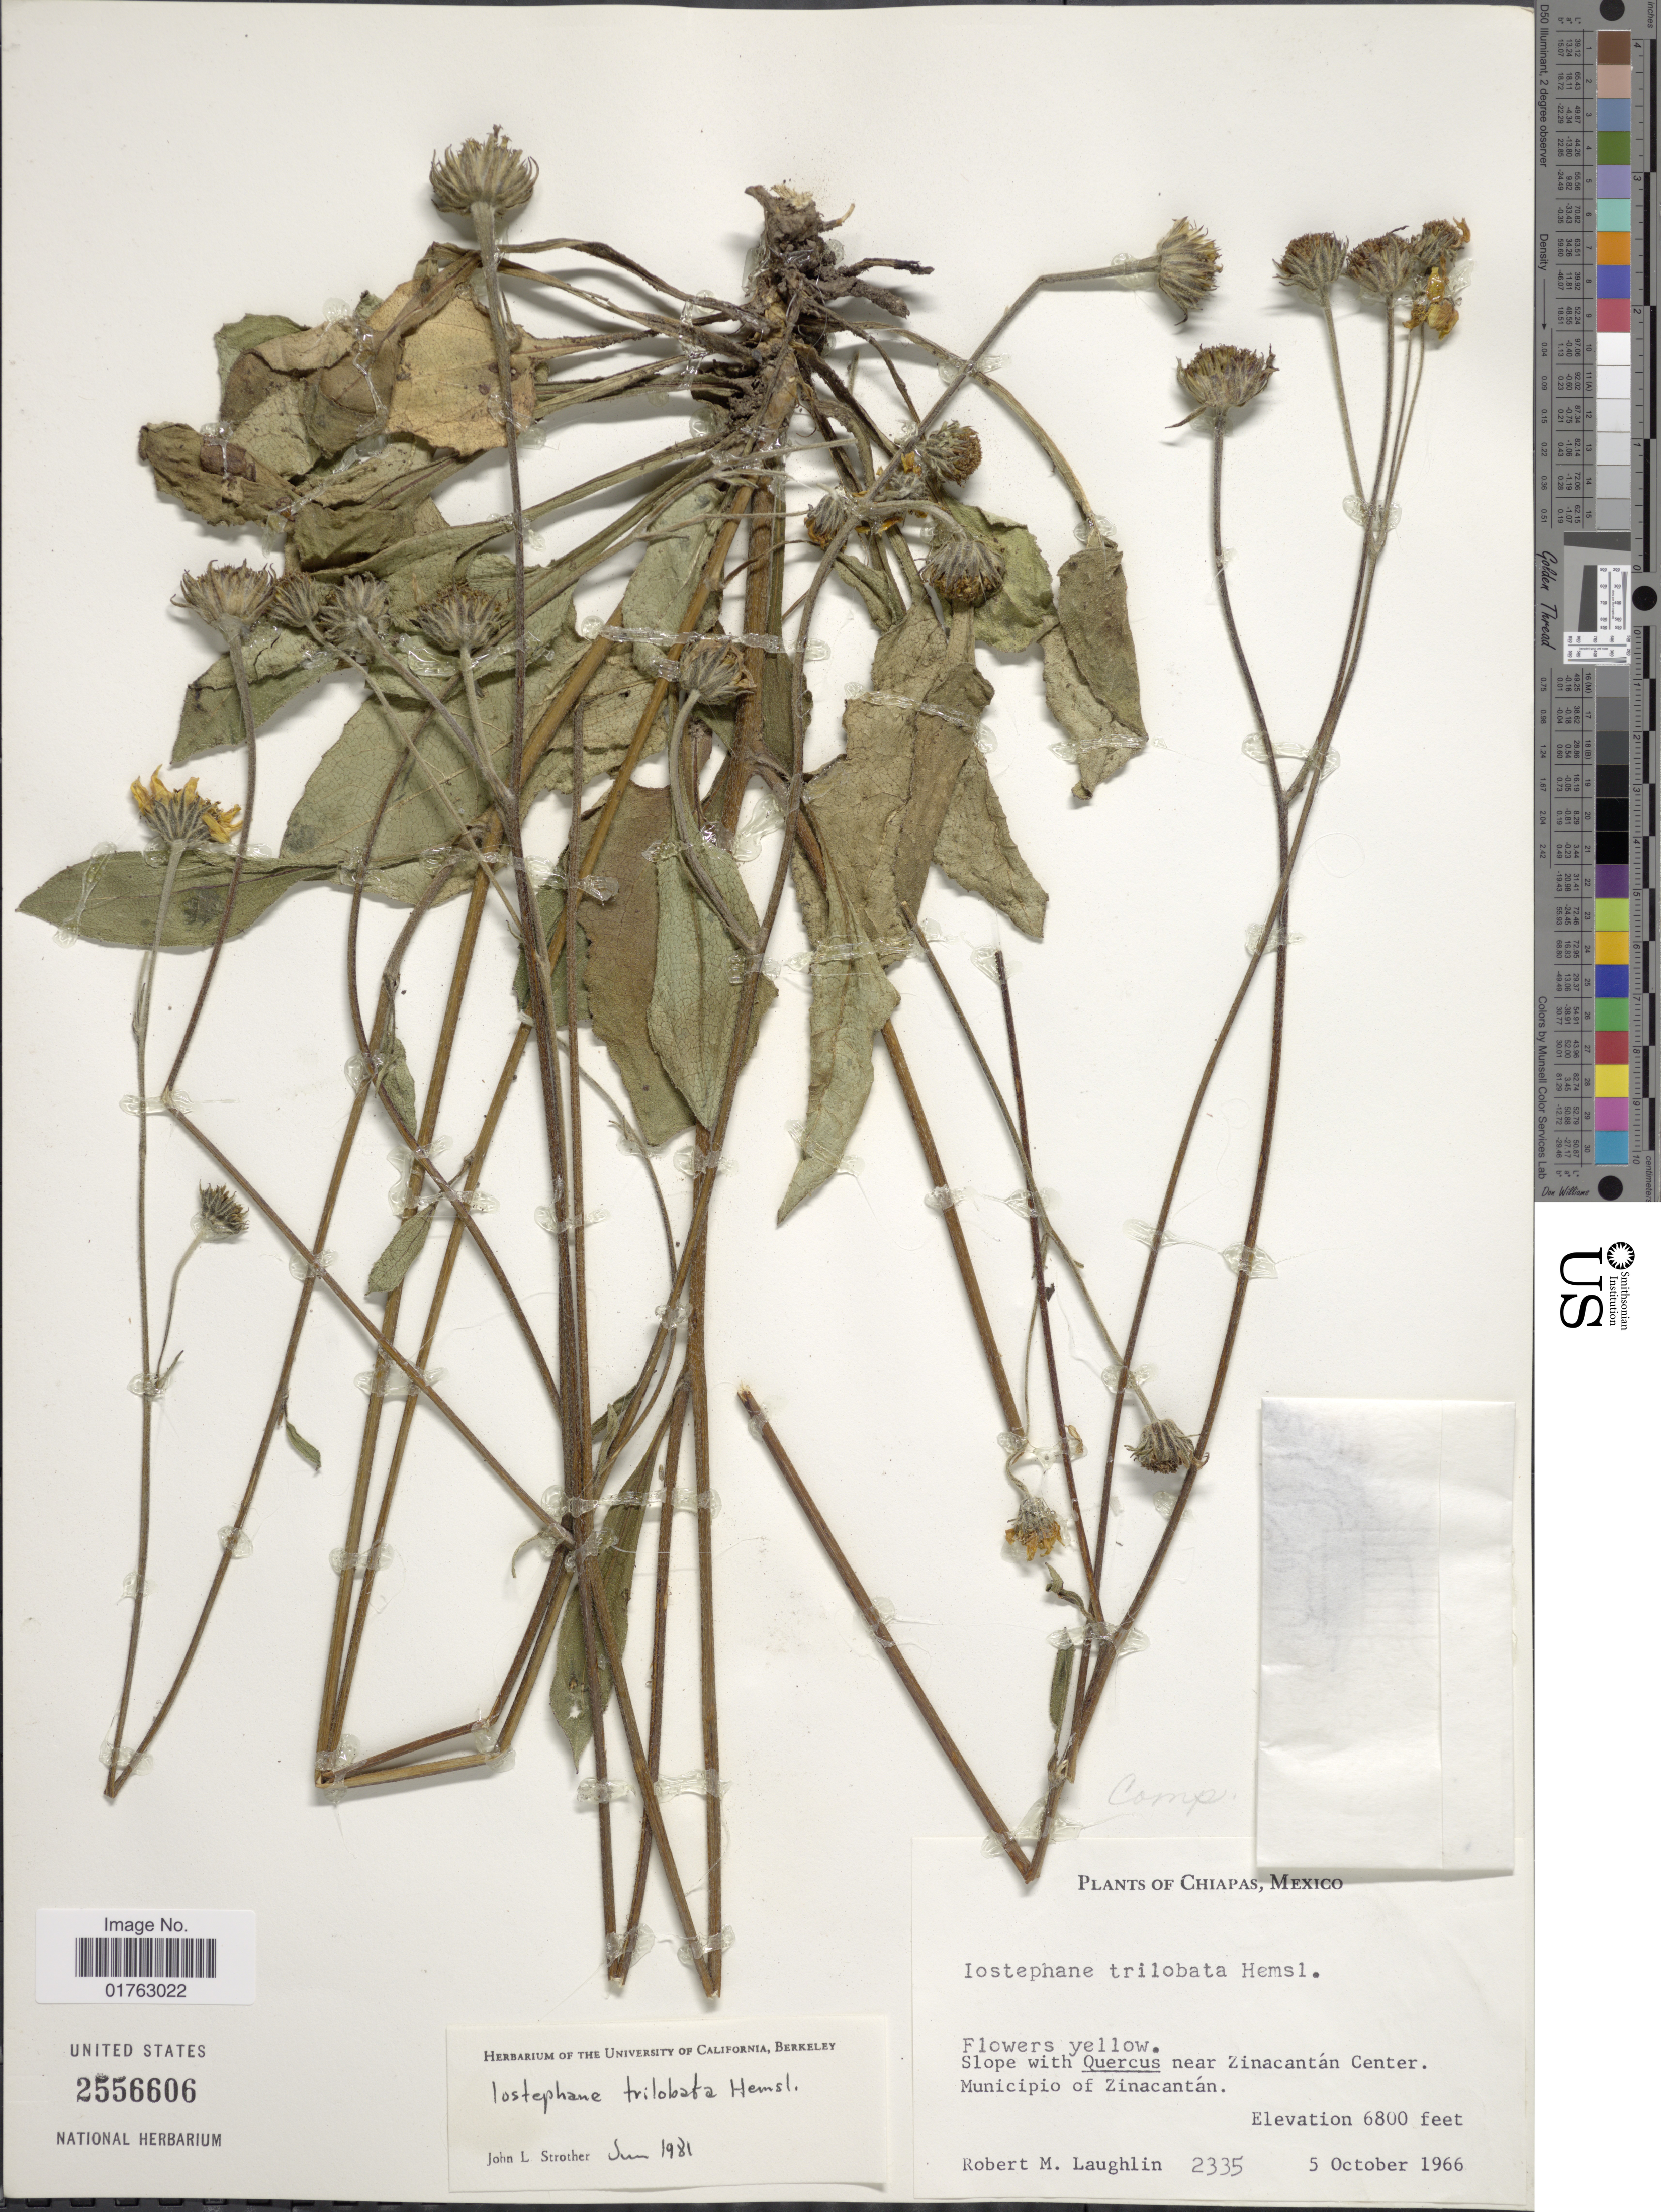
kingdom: Plantae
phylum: Tracheophyta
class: Magnoliopsida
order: Asterales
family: Asteraceae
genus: Iostephane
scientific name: Iostephane trilobata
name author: Hemsl.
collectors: R. M. Laughlin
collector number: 2335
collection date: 1966-10-05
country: Mexico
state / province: Chiapas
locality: Slope near Zinacantan Center, Municipio of Zinacantan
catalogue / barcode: US 2556606